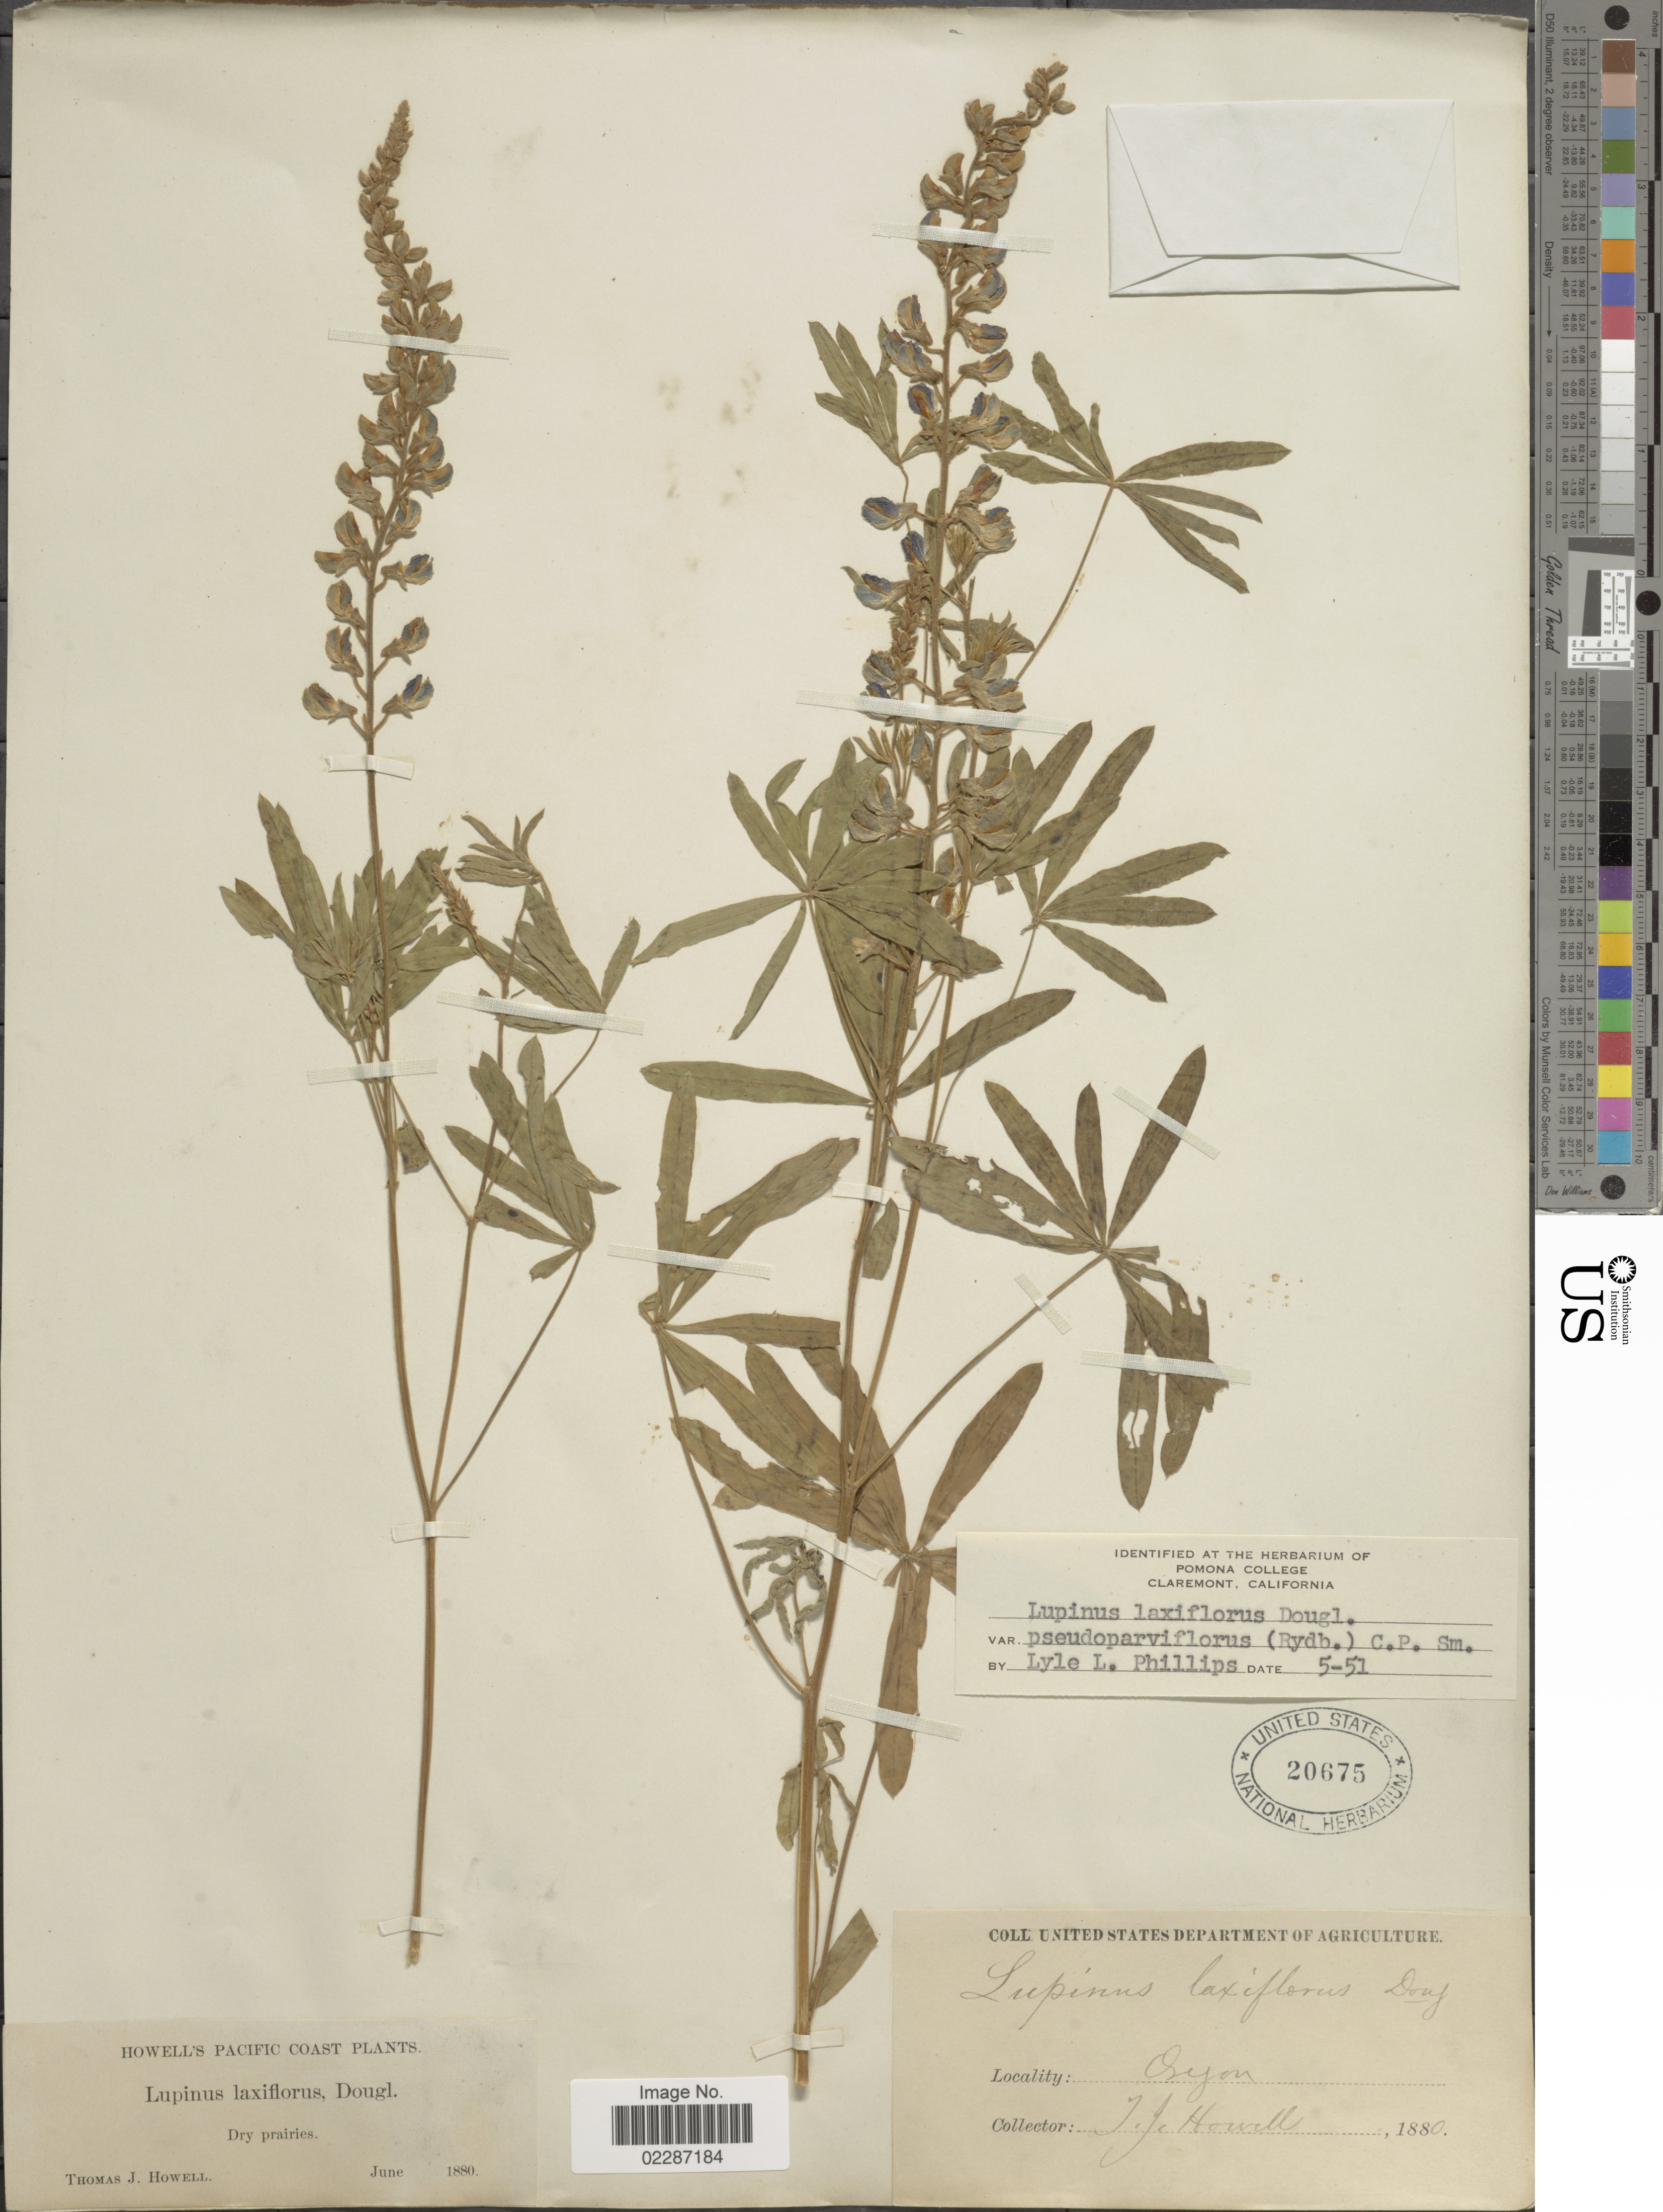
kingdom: Plantae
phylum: Tracheophyta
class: Magnoliopsida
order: Fabales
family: Fabaceae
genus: Lupinus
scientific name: Lupinus pseudoparviflorus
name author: Rydb.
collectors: T. J. Howell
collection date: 1880-06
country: United States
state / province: Oregon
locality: Dry prairies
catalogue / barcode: US 20675